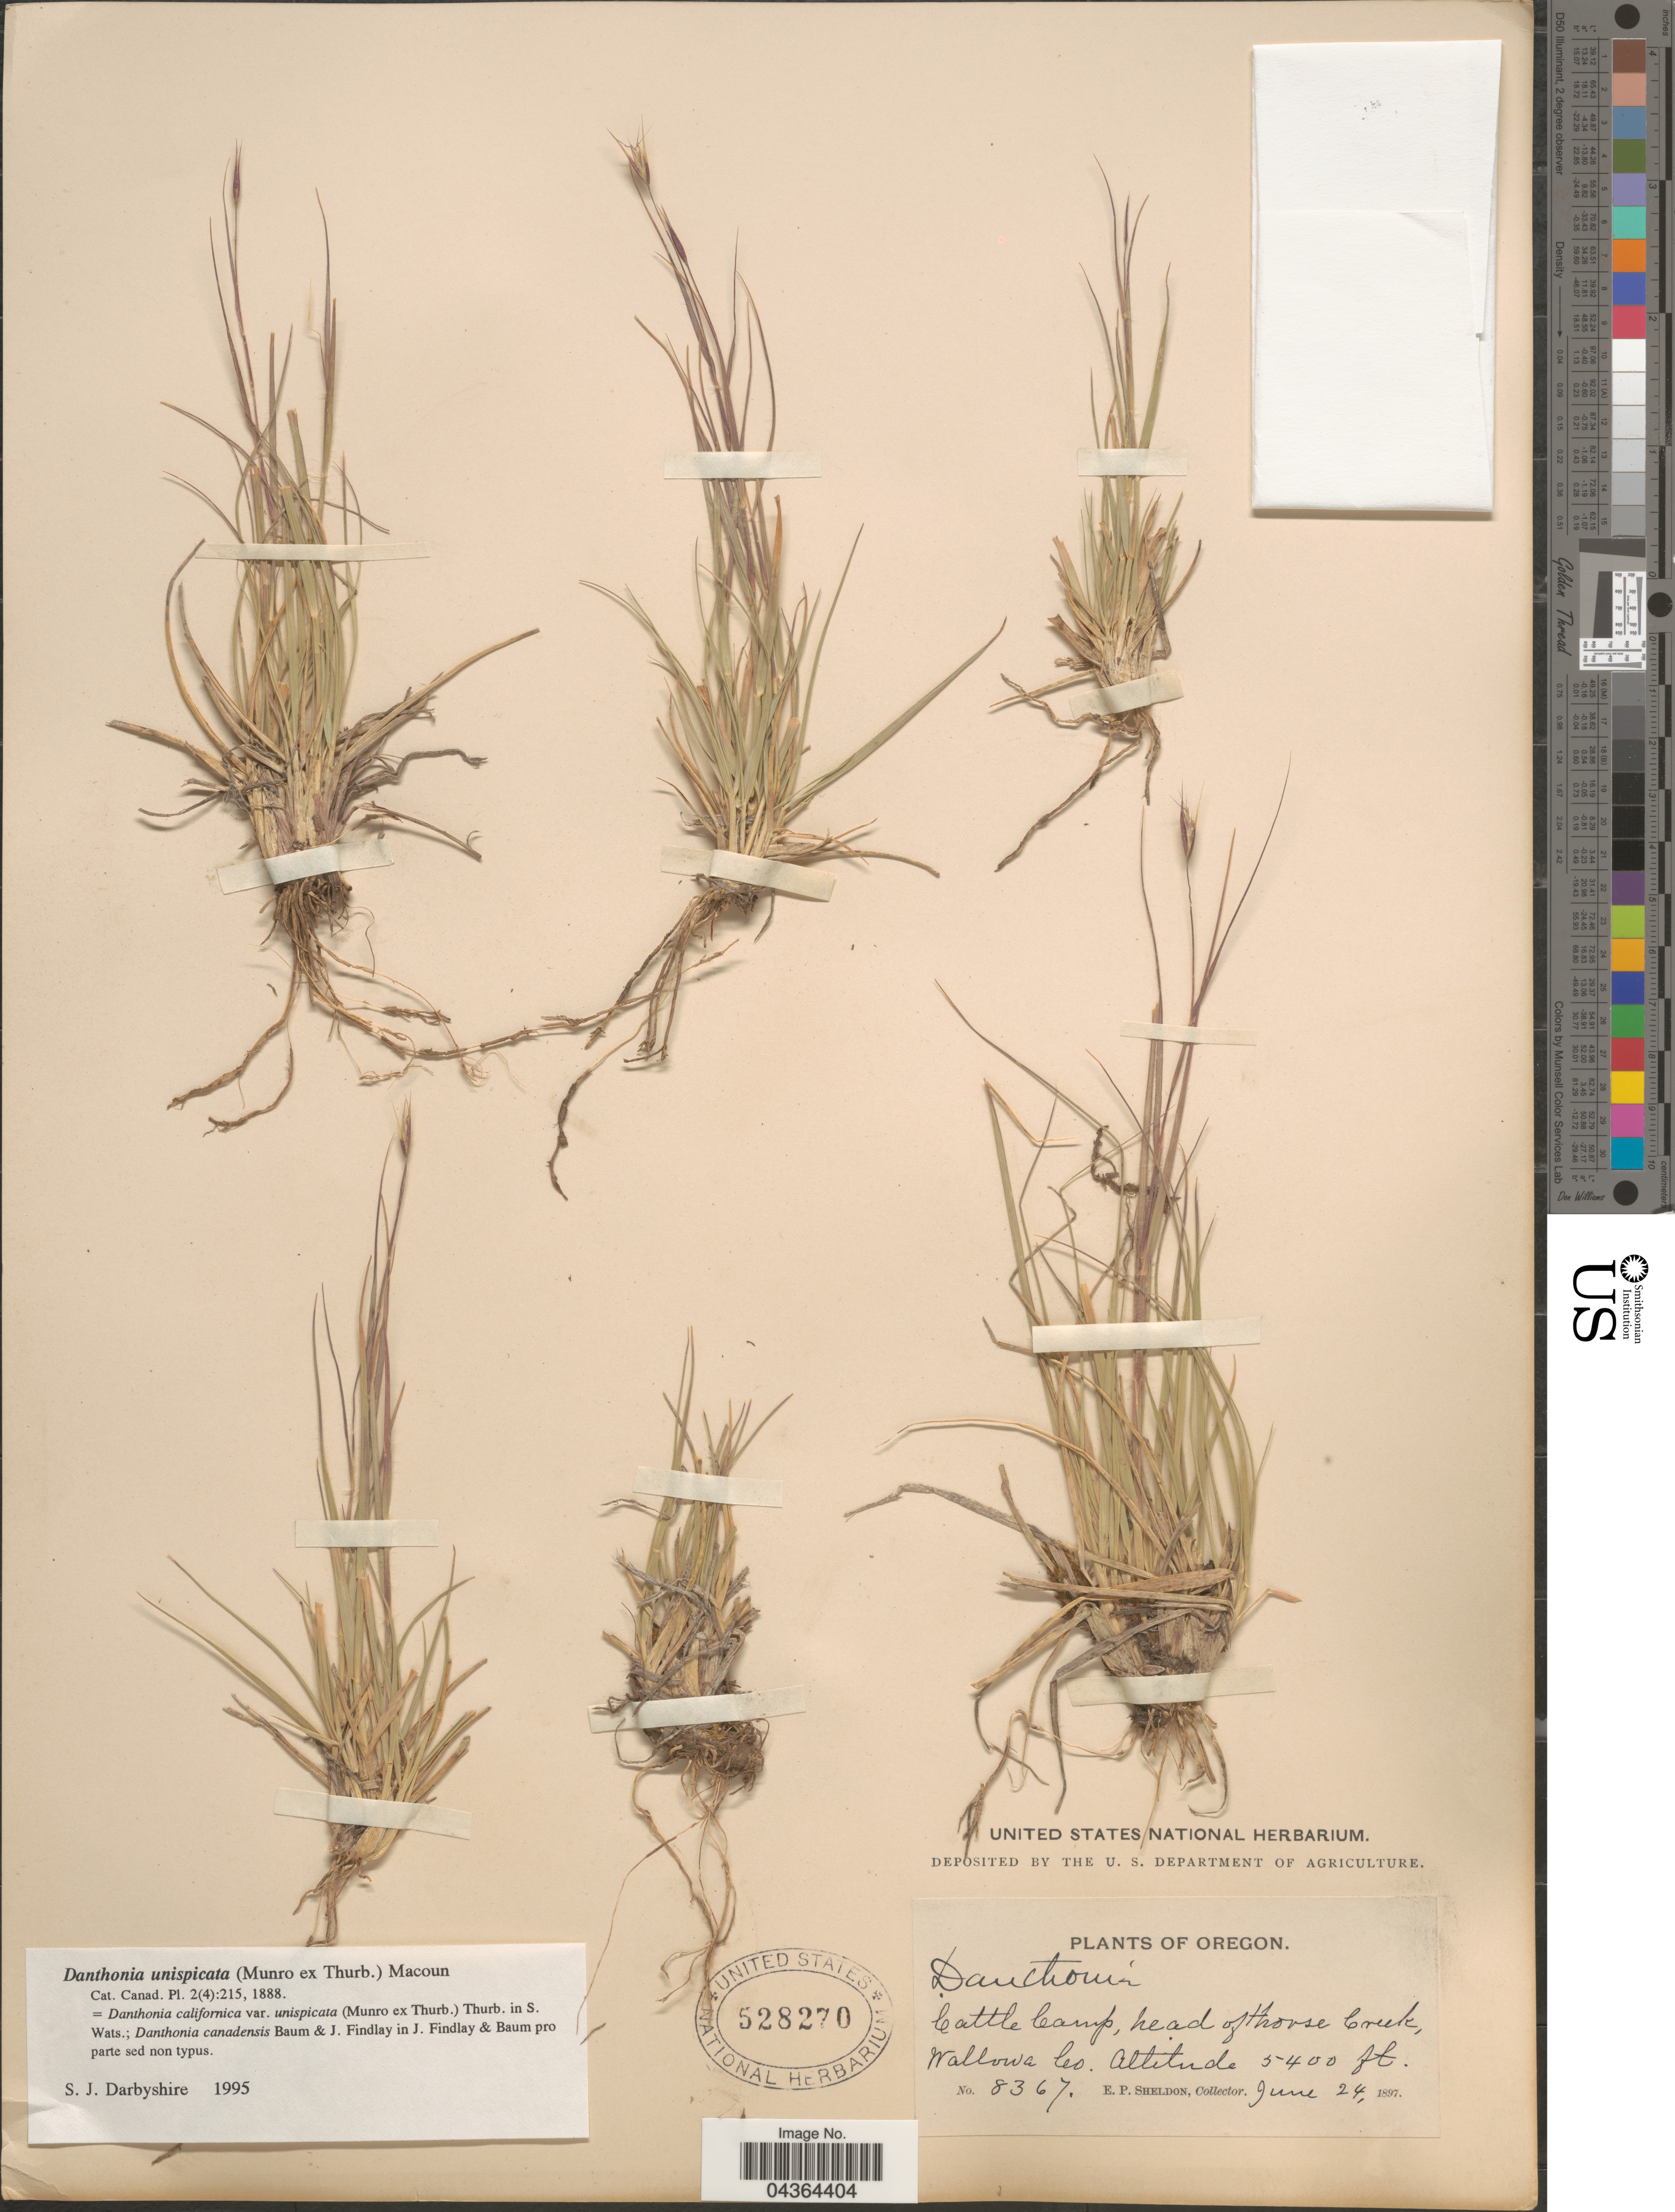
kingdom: Plantae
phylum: Tracheophyta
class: Liliopsida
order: Poales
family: Poaceae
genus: Danthonia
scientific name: Danthonia unispicata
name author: (Thurb.) Munro ex Macoun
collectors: E. P. Sheldon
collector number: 8367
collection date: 1897-06-24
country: United States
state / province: Oregon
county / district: Wallowa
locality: Cattle Camp, head of Horse Creek, Wallowa Co.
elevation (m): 1646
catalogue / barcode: US 528270